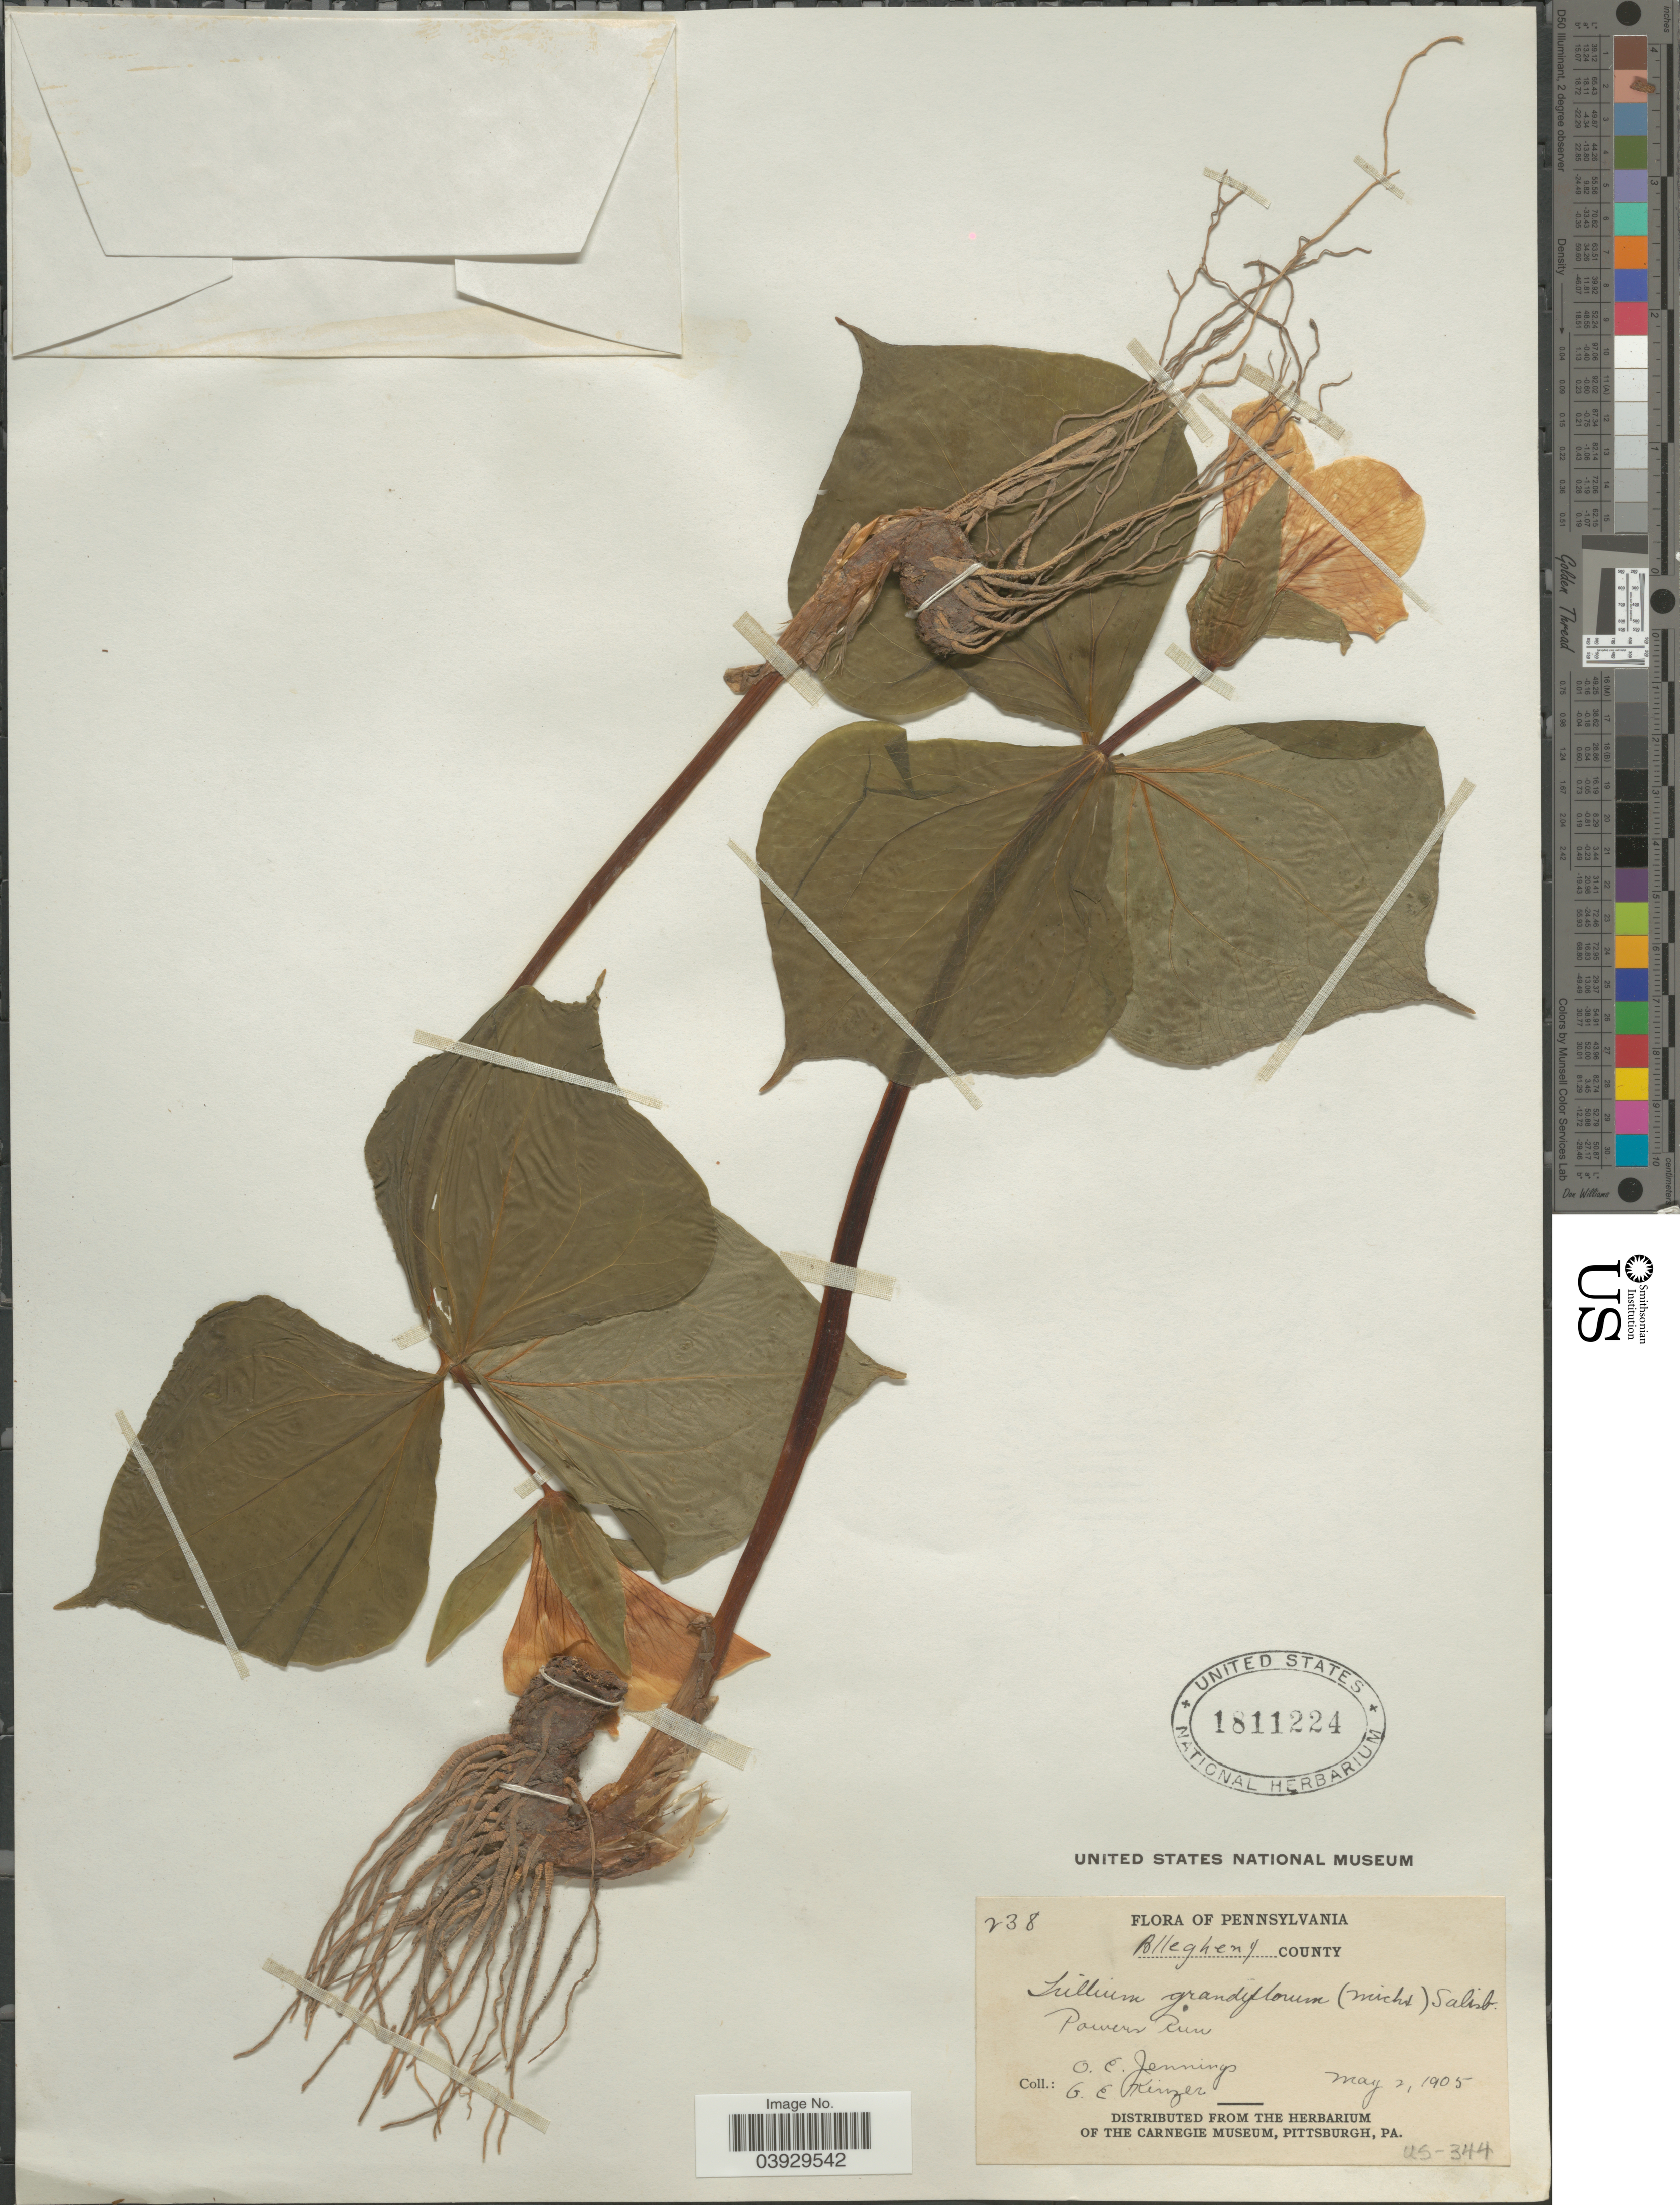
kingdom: Plantae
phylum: Tracheophyta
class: Liliopsida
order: Liliales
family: Melanthiaceae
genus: Trillium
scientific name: Trillium grandiflorum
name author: (Michx.) Salisb.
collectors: O. E. Jennings & G. K. Jennings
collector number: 238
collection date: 1905-05-02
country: United States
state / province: Pennsylvania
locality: Allegheny County. Powers Run.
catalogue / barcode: US 1811224